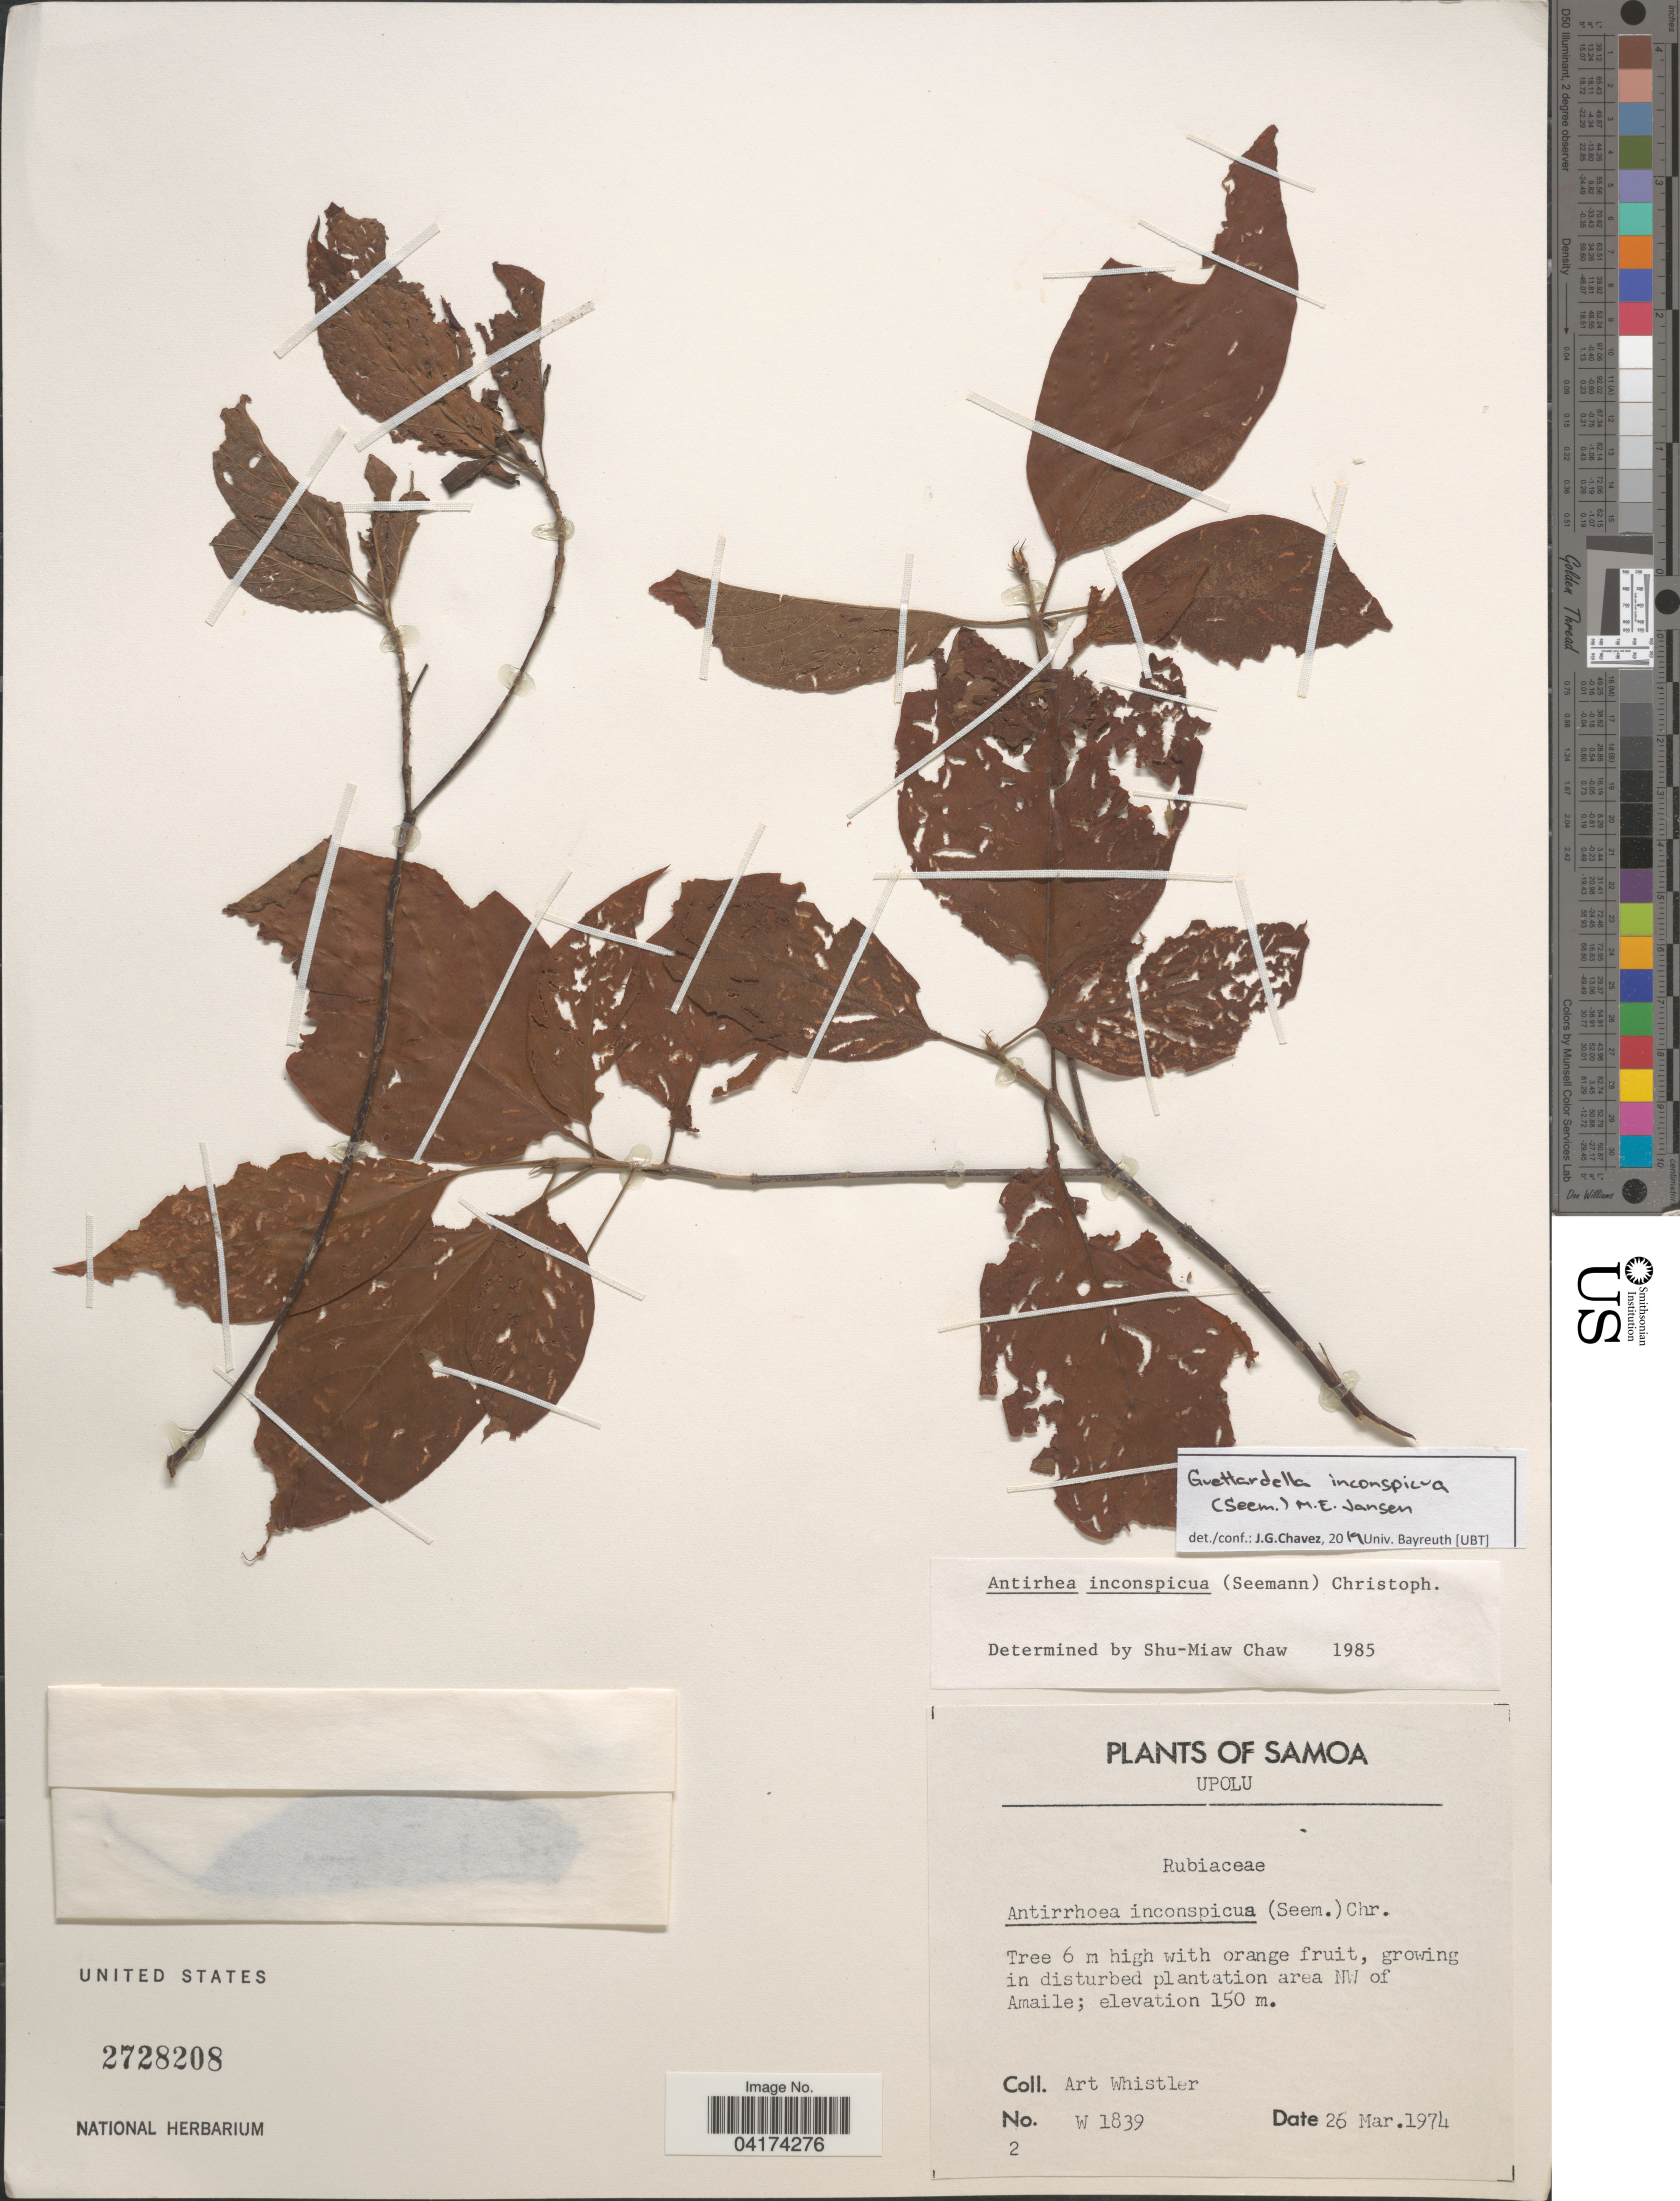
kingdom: Plantae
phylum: Tracheophyta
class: Magnoliopsida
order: Gentianales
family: Rubiaceae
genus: Guettardella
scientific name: Guettardella inconspicua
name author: (Seem.) M. E. Jansen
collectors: A. Whistler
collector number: W1839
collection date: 1974-03-26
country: Samoa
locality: Samoa. Upolu. Growing in disturbed plantation area NW of Amaile.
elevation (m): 150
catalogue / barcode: US 2728208